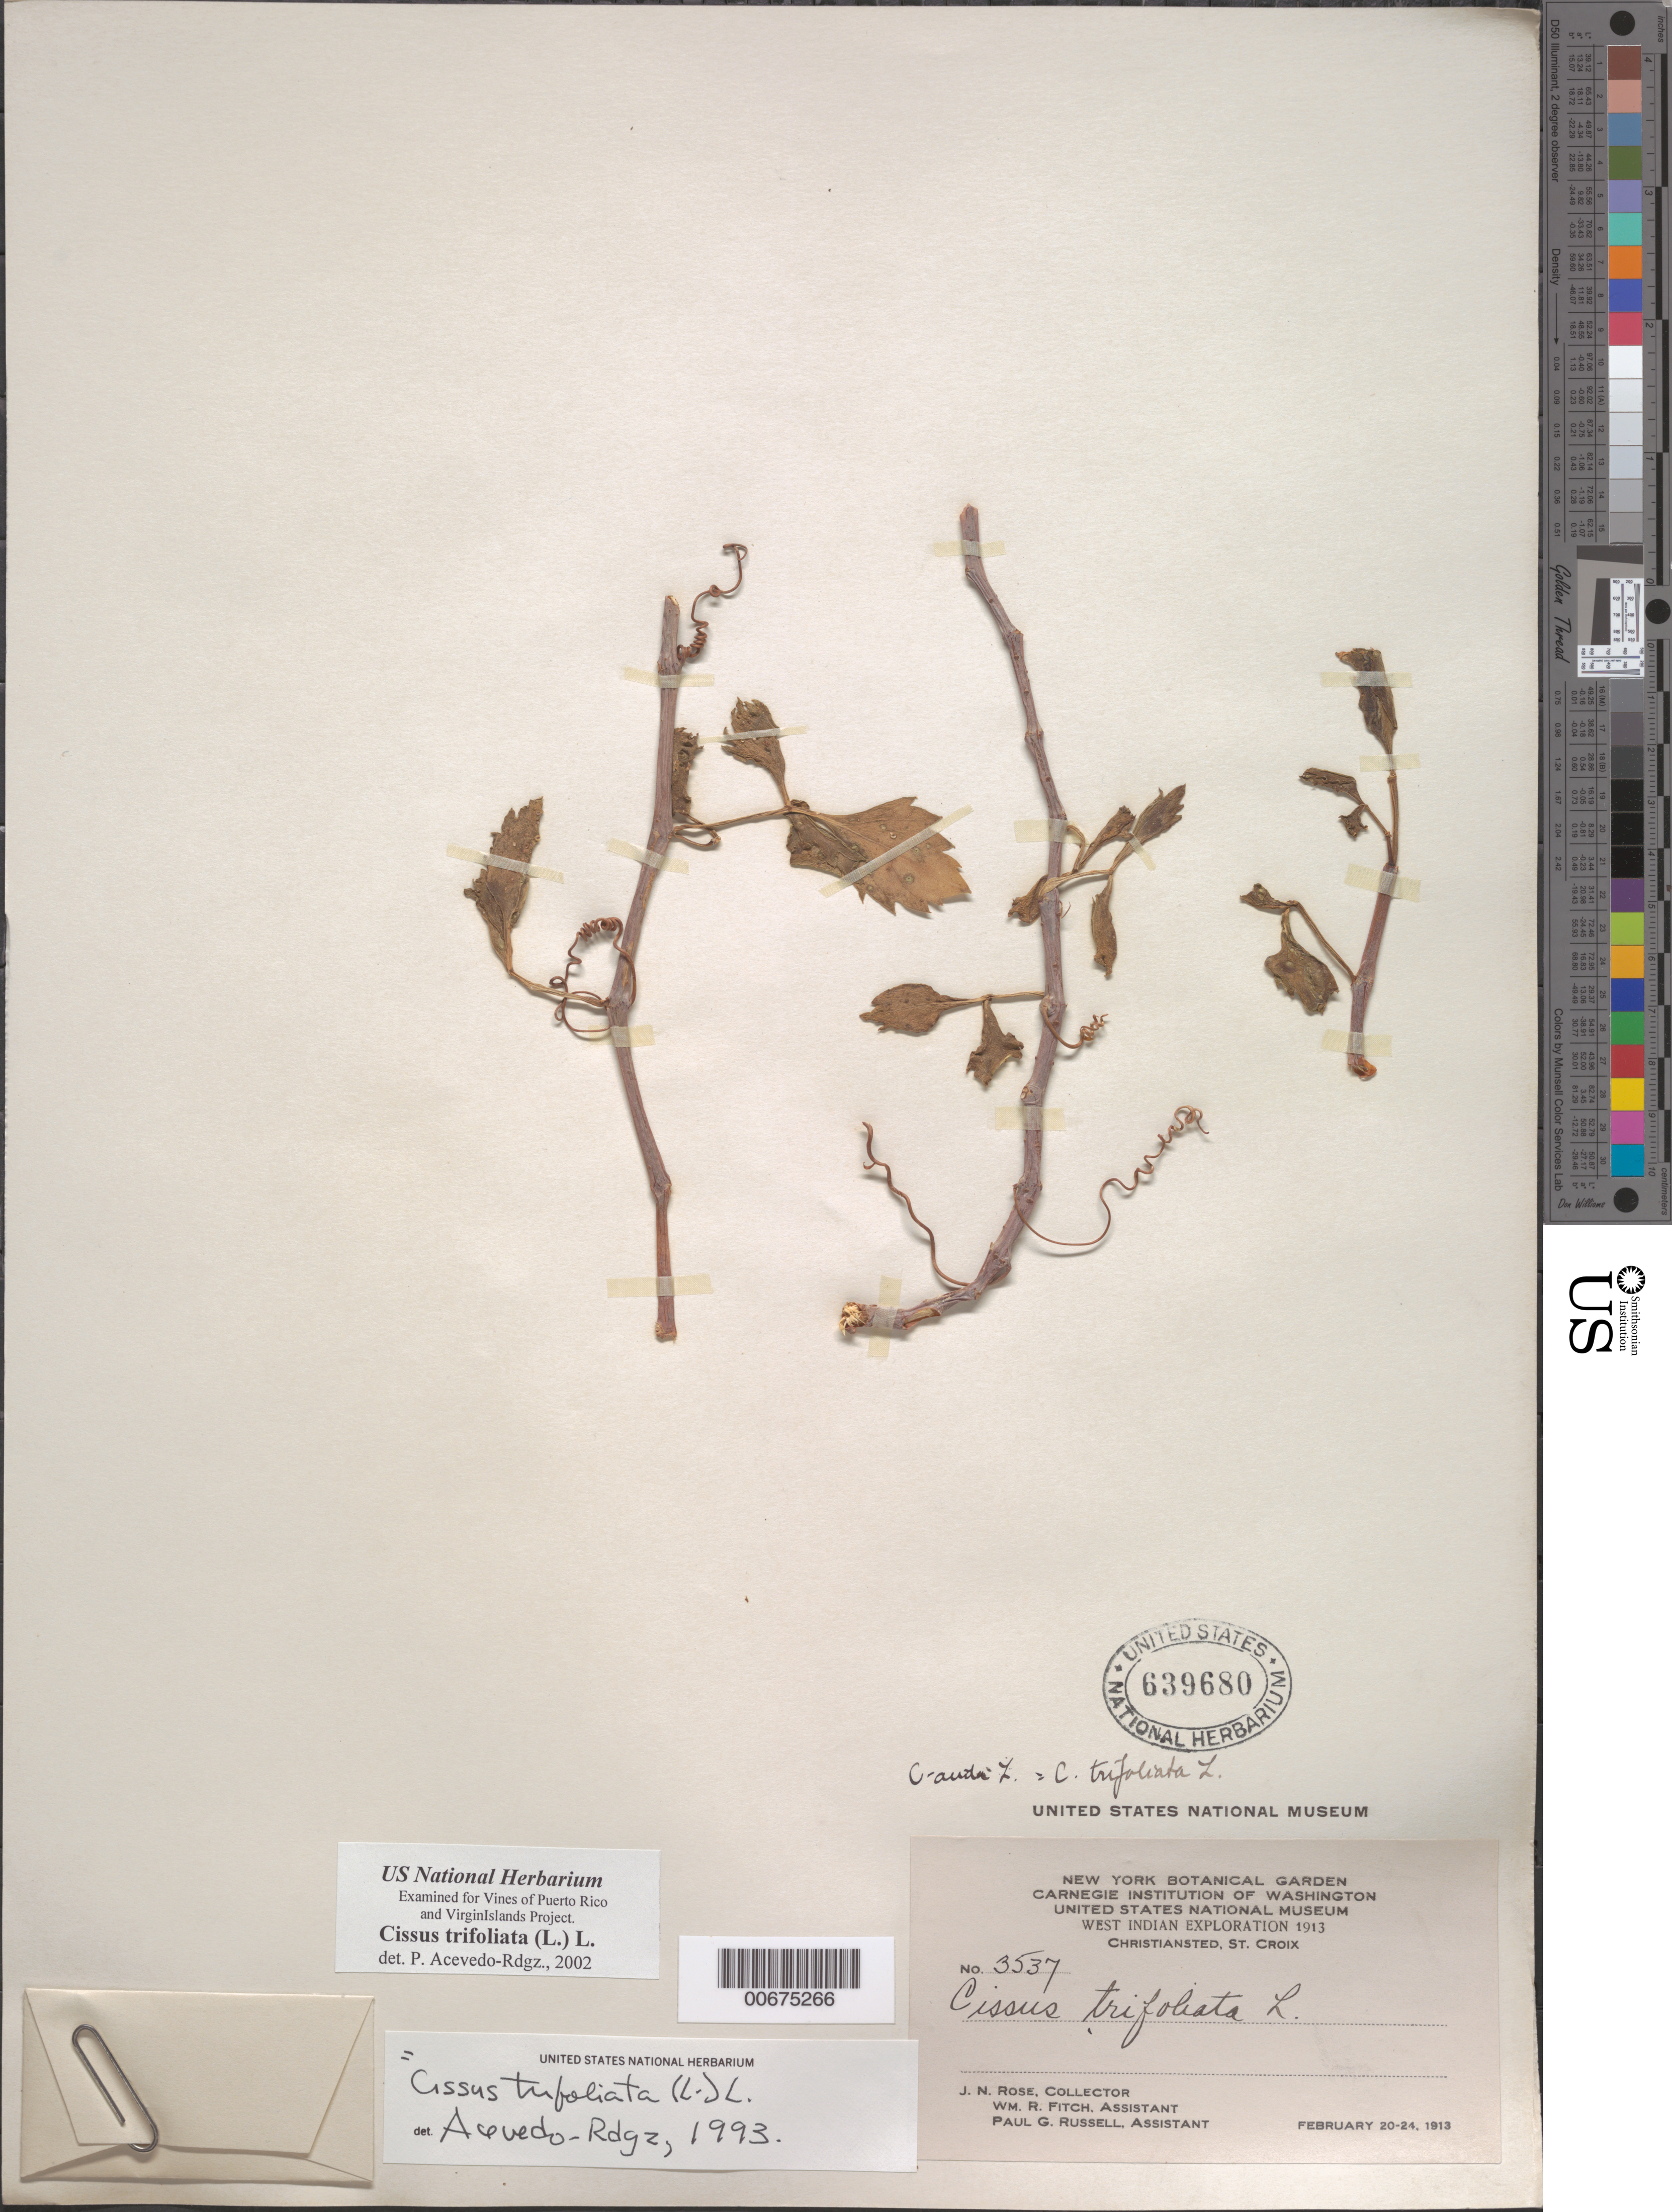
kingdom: Plantae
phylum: Tracheophyta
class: Magnoliopsida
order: Vitales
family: Vitaceae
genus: Cissus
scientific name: Cissus trifoliata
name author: (L.) L.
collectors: J. N. Rose, W. R. Fitch & P. G. Russell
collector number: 3537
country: U.S. Virgin Islands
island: St. Croix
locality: St. Croix; Crustiansted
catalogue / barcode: US 639680